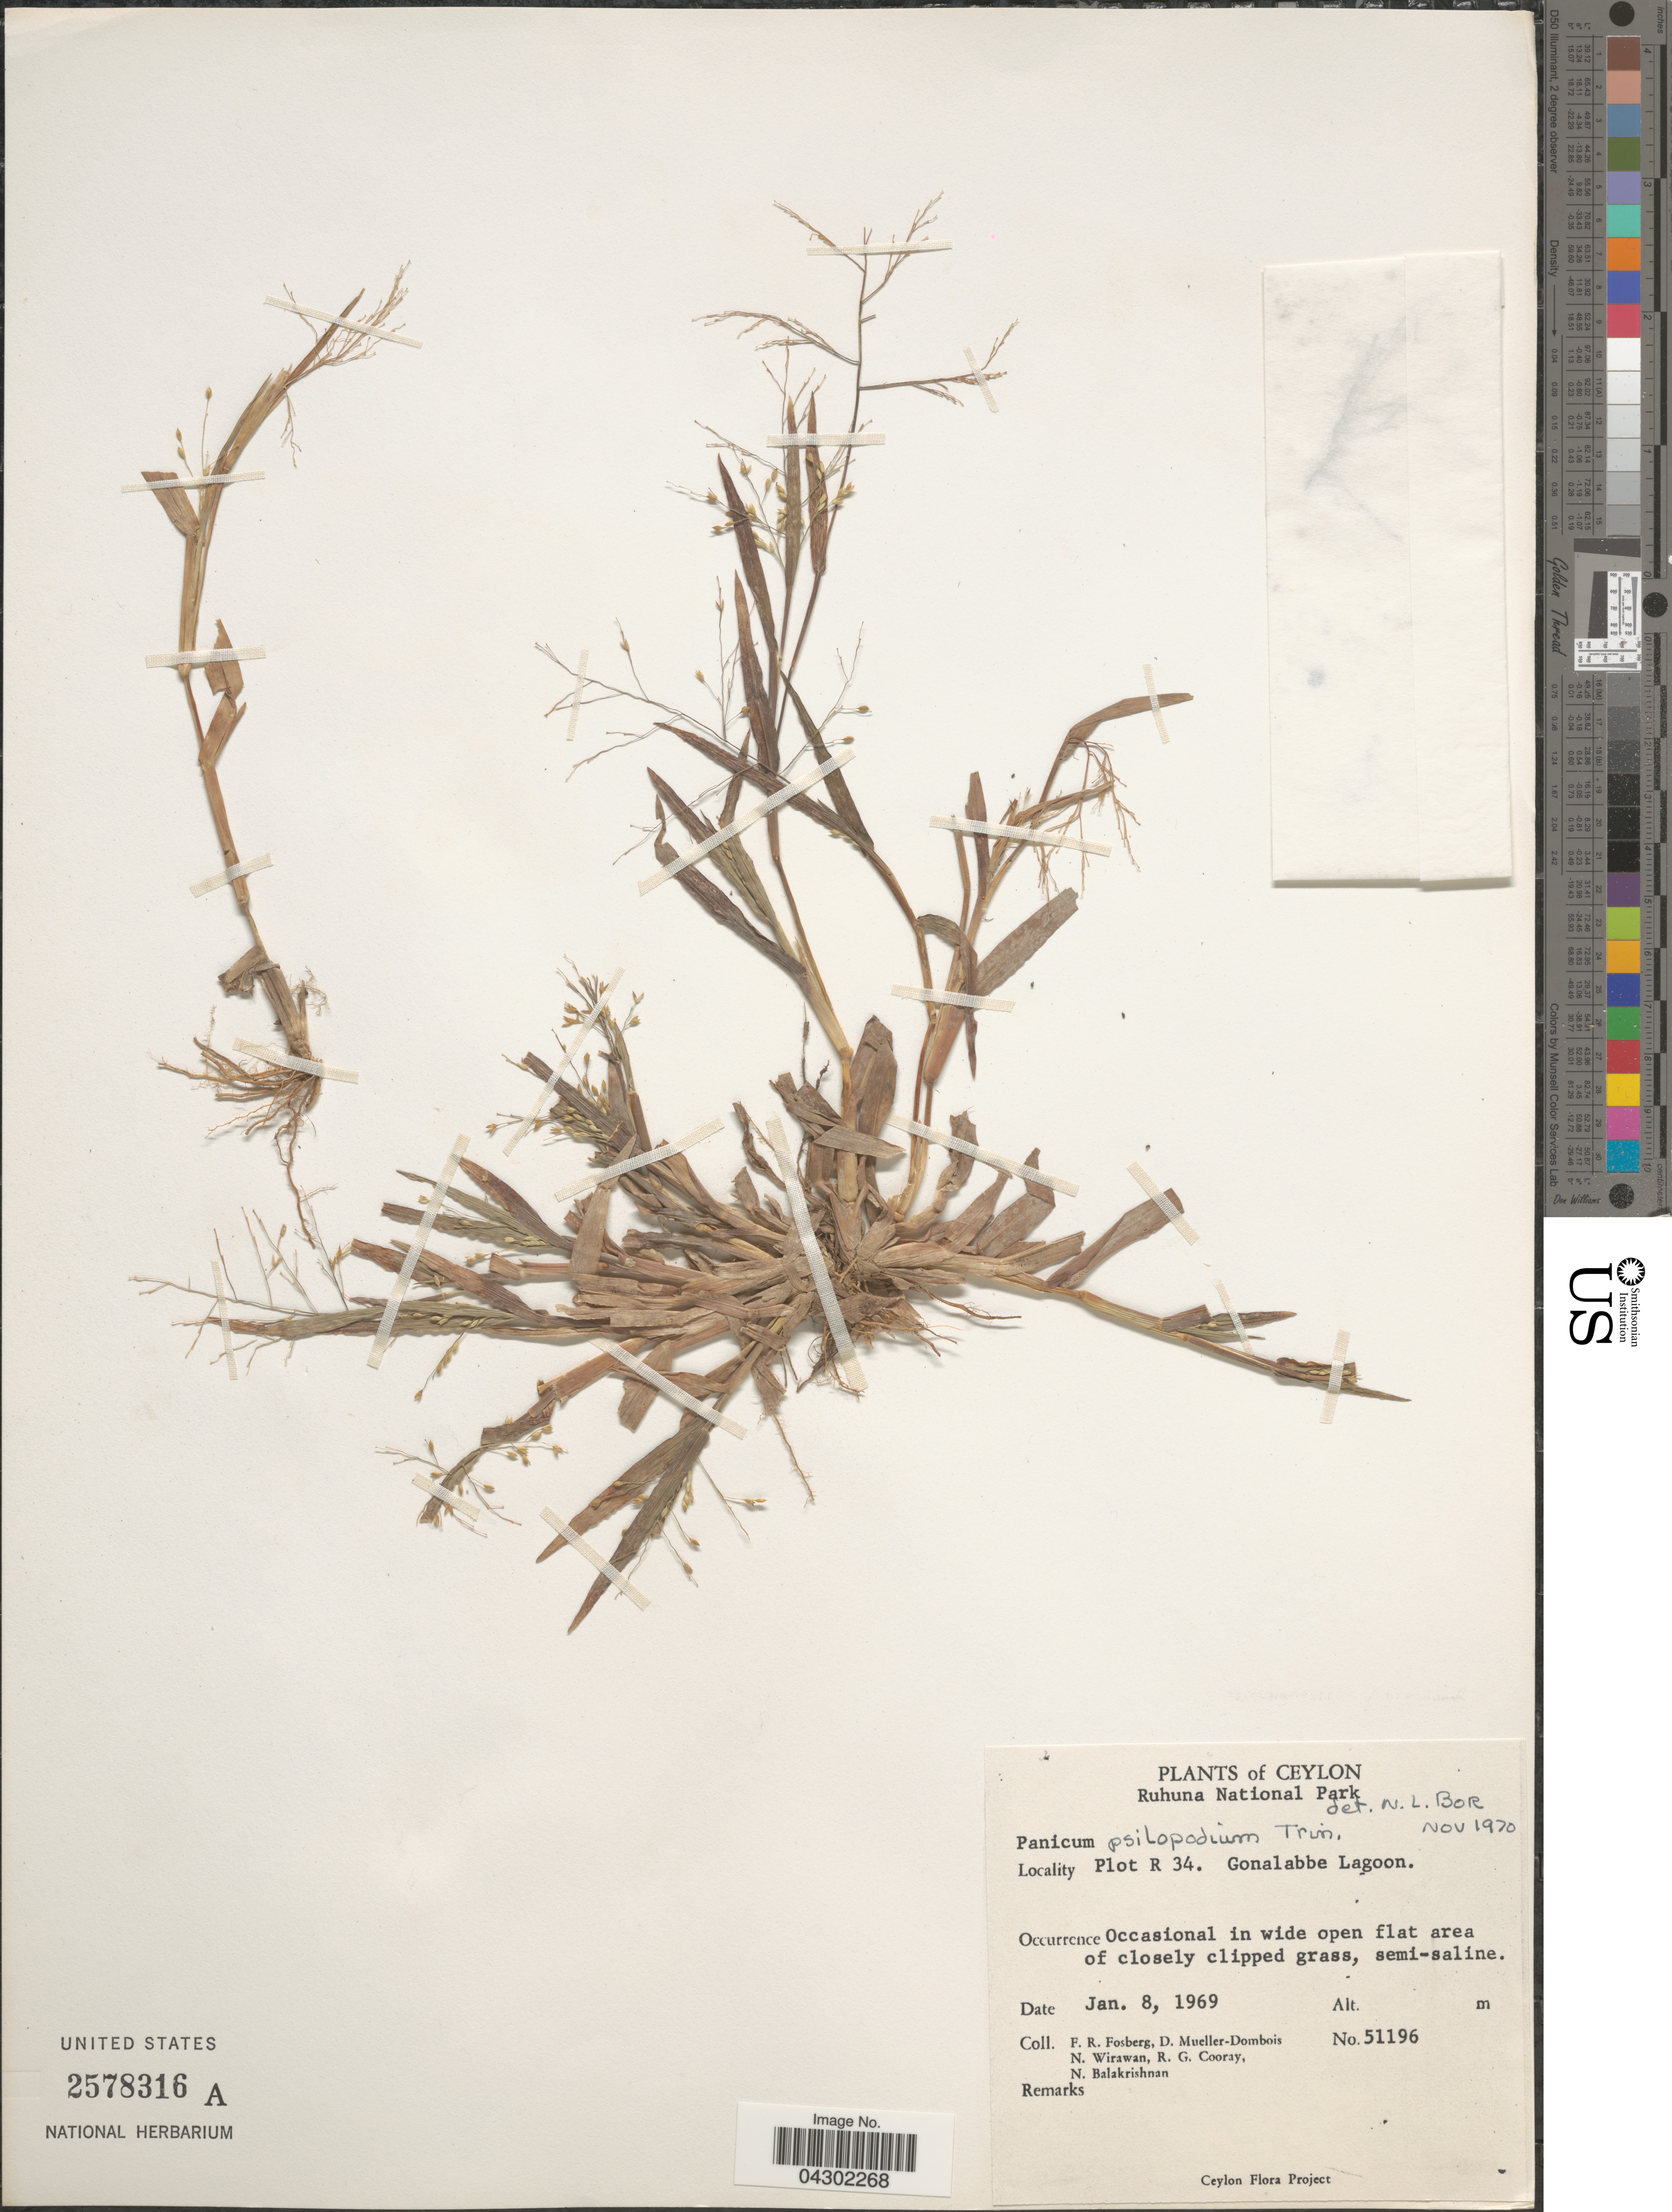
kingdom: Plantae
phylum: Tracheophyta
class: Liliopsida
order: Poales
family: Poaceae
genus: Panicum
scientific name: Panicum sumatrense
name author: P. Roth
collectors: F. R. Fosberg, D. Mueller-Dombois, N. Wirawan, R. Cooray & N. Balakrishnan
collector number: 51196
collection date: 1969-01-08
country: Sri Lanka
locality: Ceylon. Ruhuna National Park. Plot R 34. Gonalabbe Lagoon.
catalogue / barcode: US 2578316A